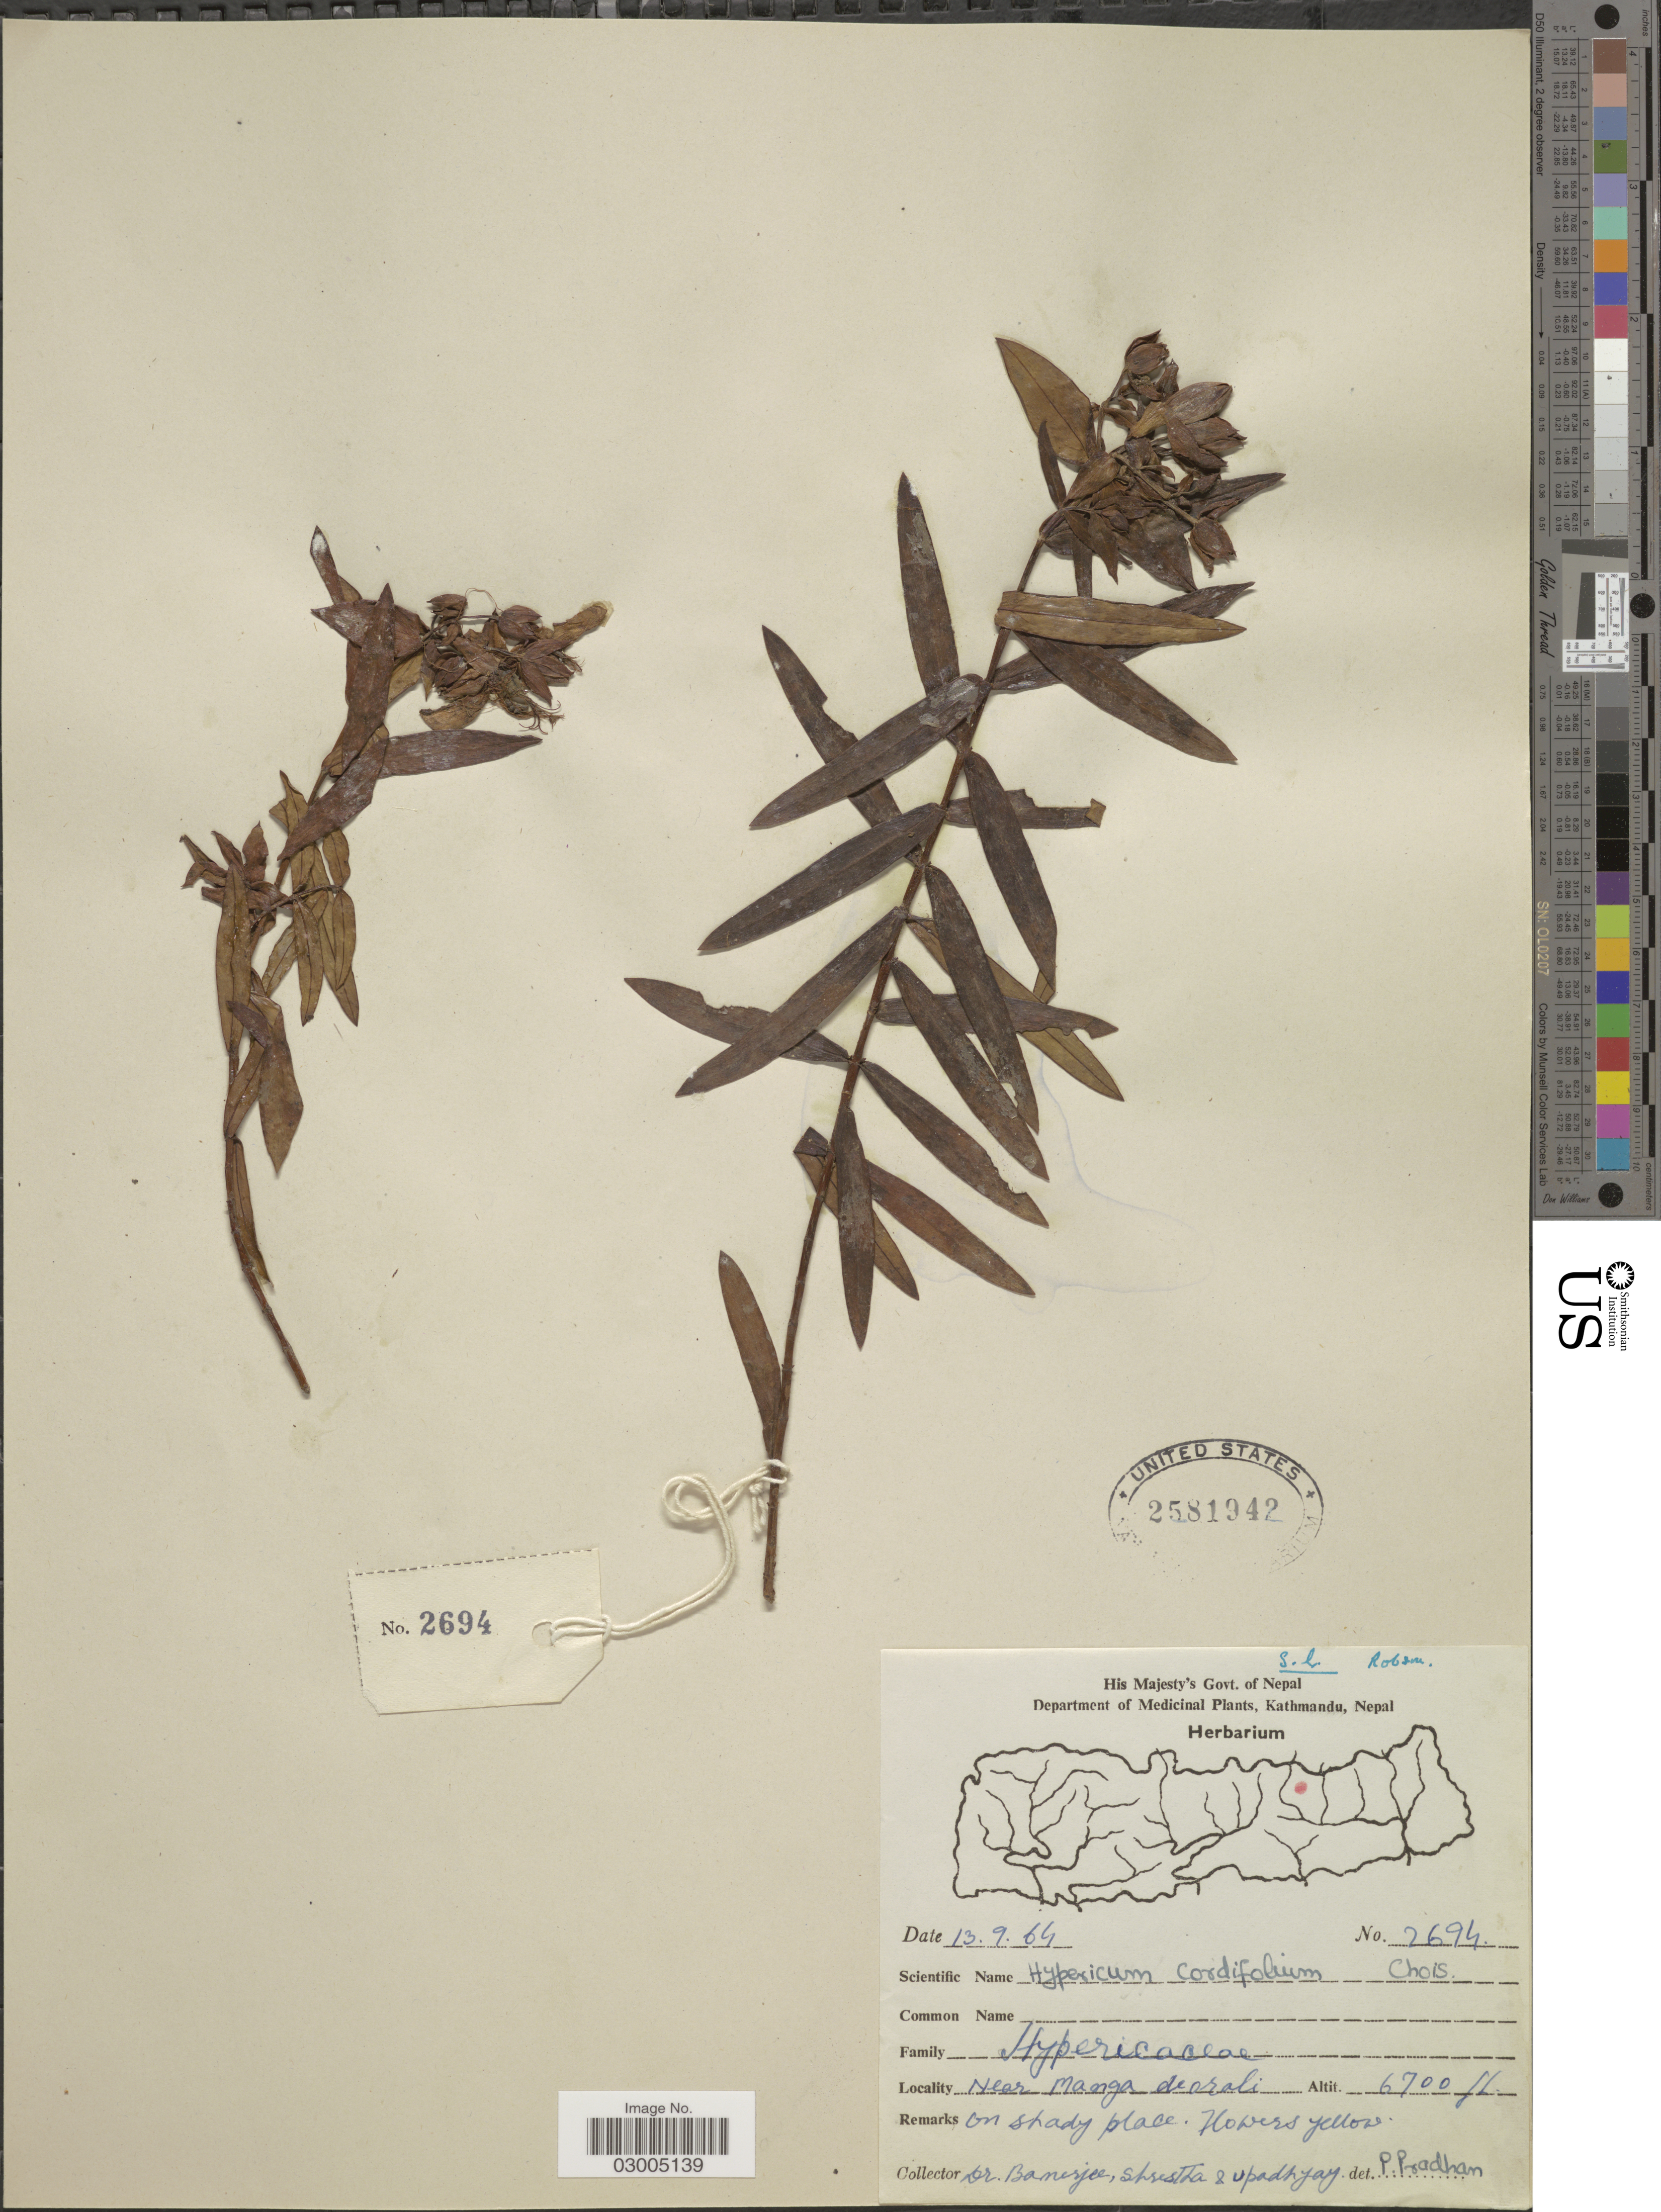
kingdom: Plantae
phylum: Tracheophyta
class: Magnoliopsida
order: Malpighiales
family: Hypericaceae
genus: Hypericum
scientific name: Hypericum cordifolium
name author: Choisy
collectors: -. Banerjee, -. Shrestha & Upadhyay, --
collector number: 2694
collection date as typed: Transcribed d/m/y: 13/9/64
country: Nepal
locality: Near Manga de orali.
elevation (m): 2042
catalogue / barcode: US 2581942